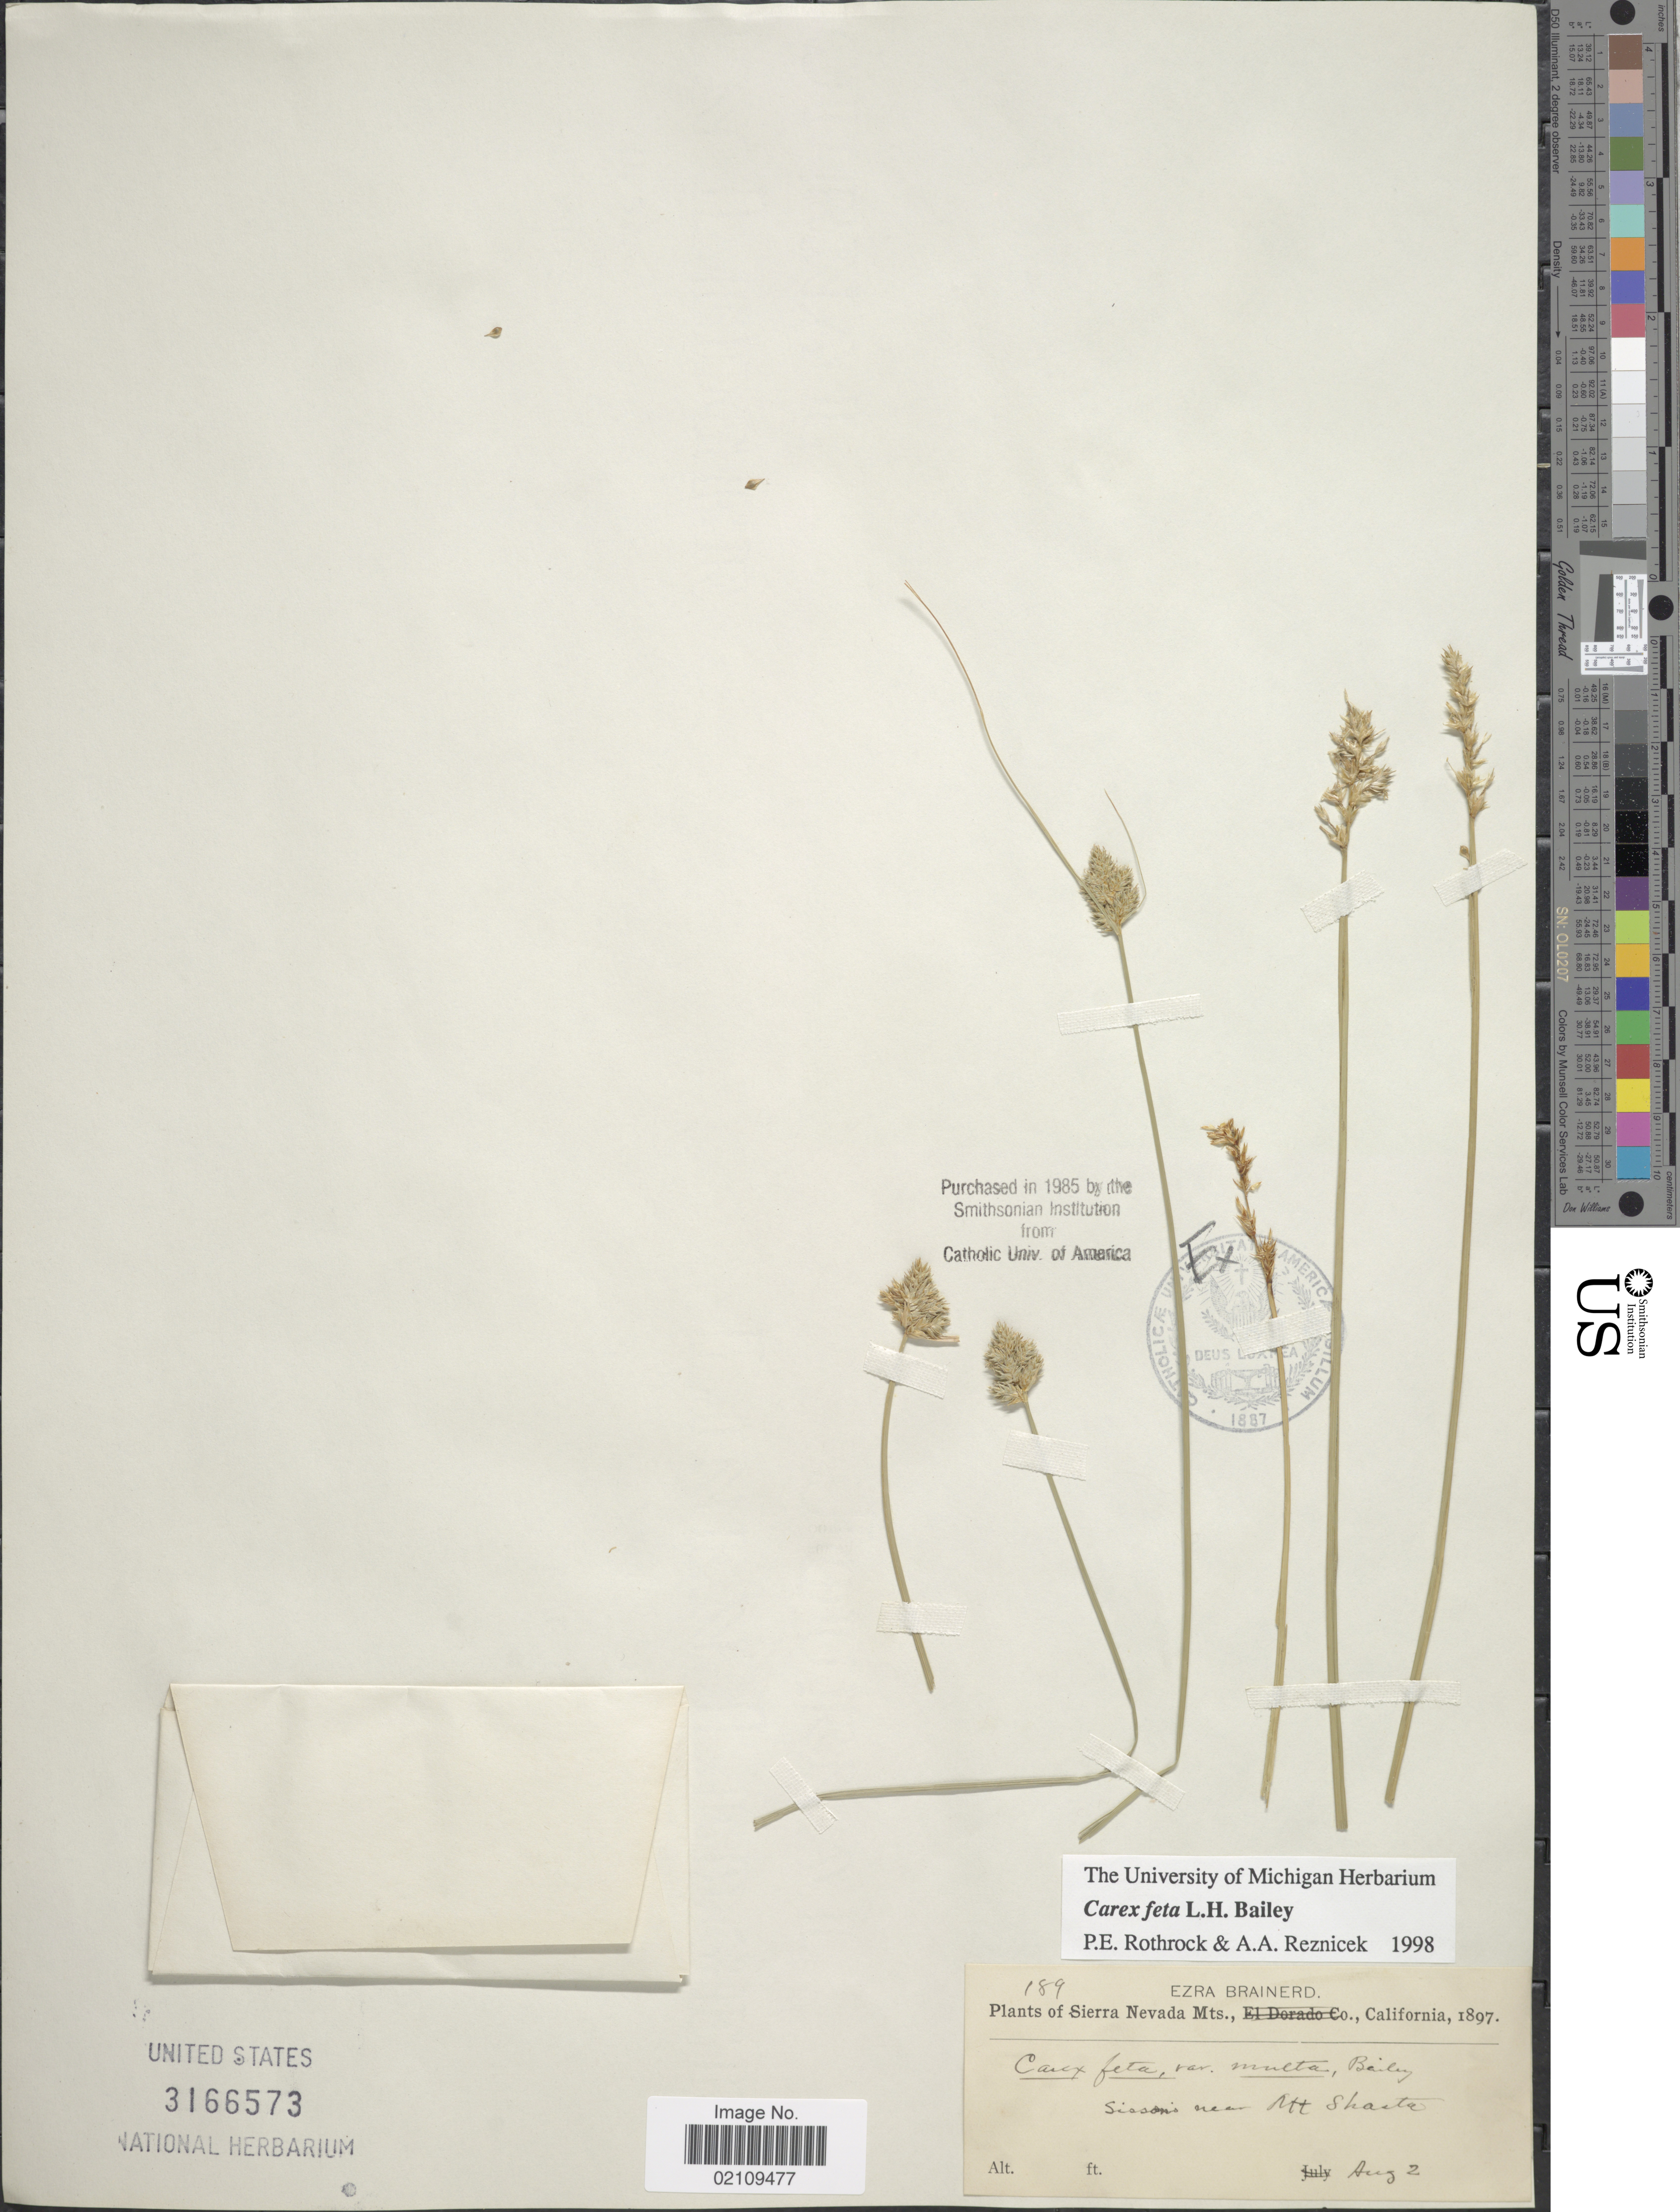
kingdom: Plantae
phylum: Tracheophyta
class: Liliopsida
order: Poales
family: Cyperaceae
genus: Carex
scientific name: Carex feta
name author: L.H. Bailey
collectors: E. Brainerd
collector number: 189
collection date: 1897-08-02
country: United States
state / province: California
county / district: Siskiyou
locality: Sierra Madre Mts., Sissons near Mt Shasta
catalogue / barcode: US 3166573